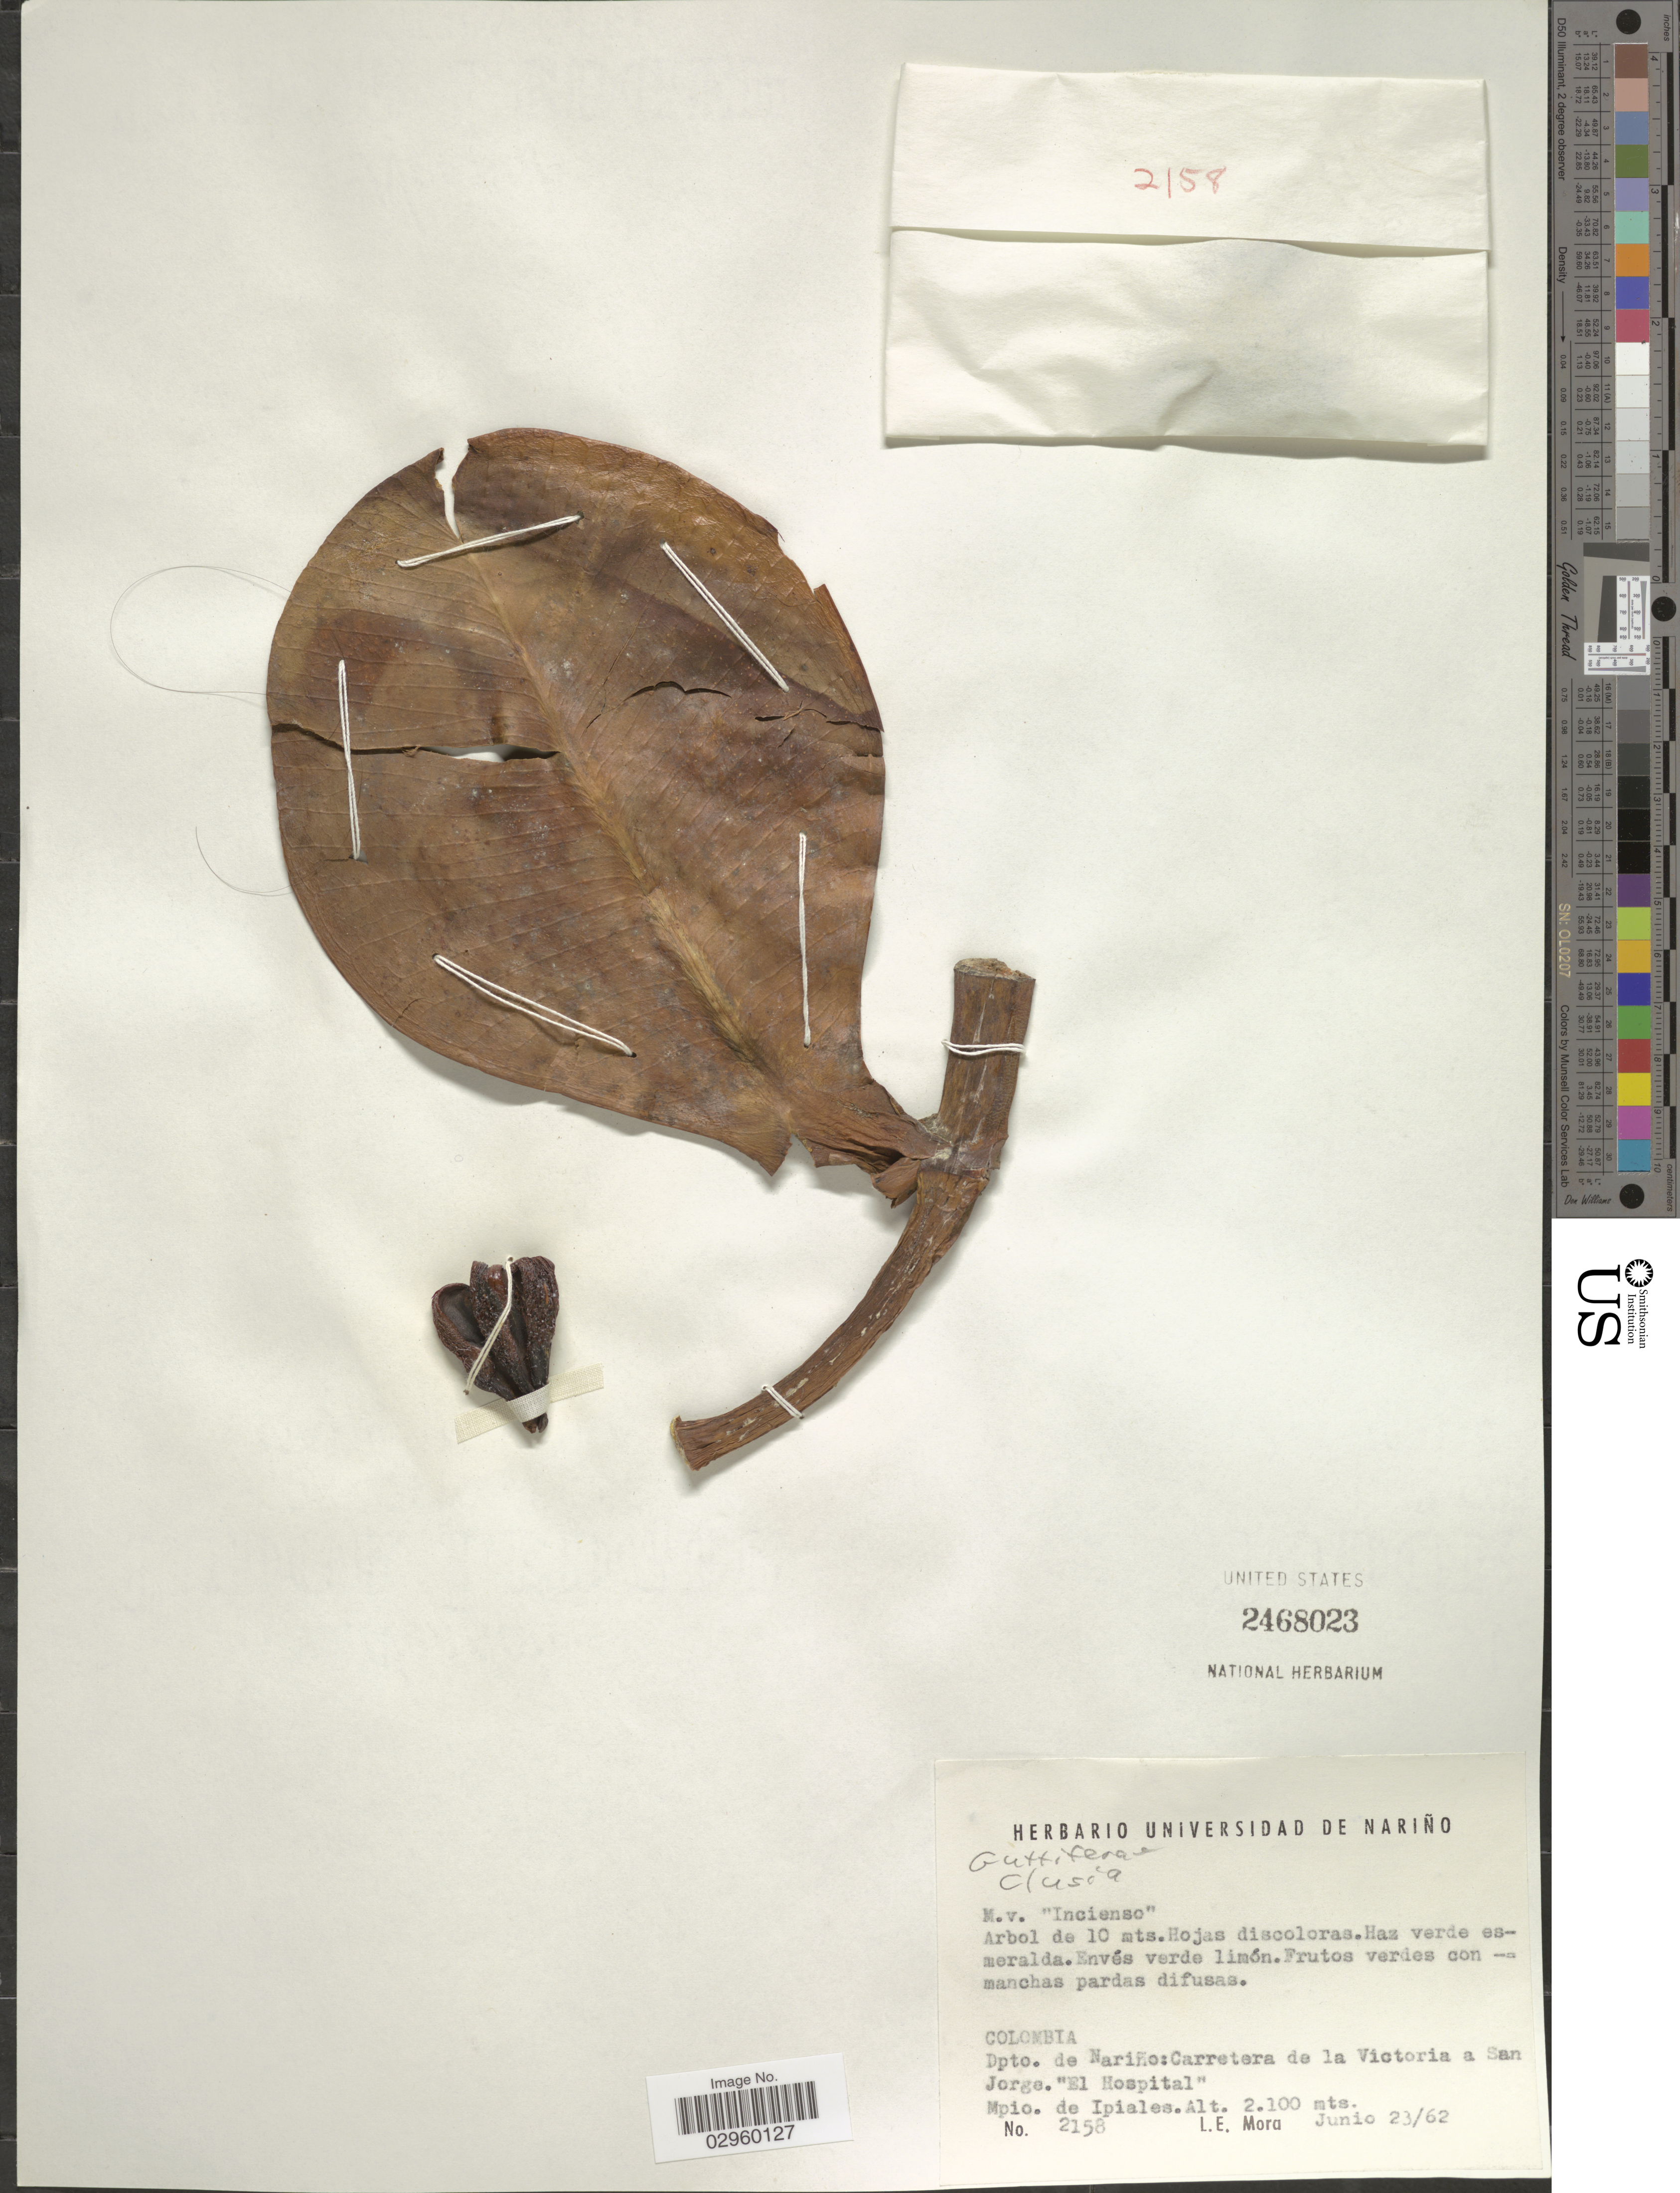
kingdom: Plantae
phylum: Tracheophyta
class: Magnoliopsida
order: Malpighiales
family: Clusiaceae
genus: Clusia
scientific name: Clusia sp.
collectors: L. Mora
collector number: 2158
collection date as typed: Transcribed d/m/y: 23/6/62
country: Colombia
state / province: Nariño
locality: Dpto. de Nariño: Carretera de la Victoria a San Jorge, "El Hospital", Mpio. de Ipiales.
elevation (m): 2100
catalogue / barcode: US 2468023